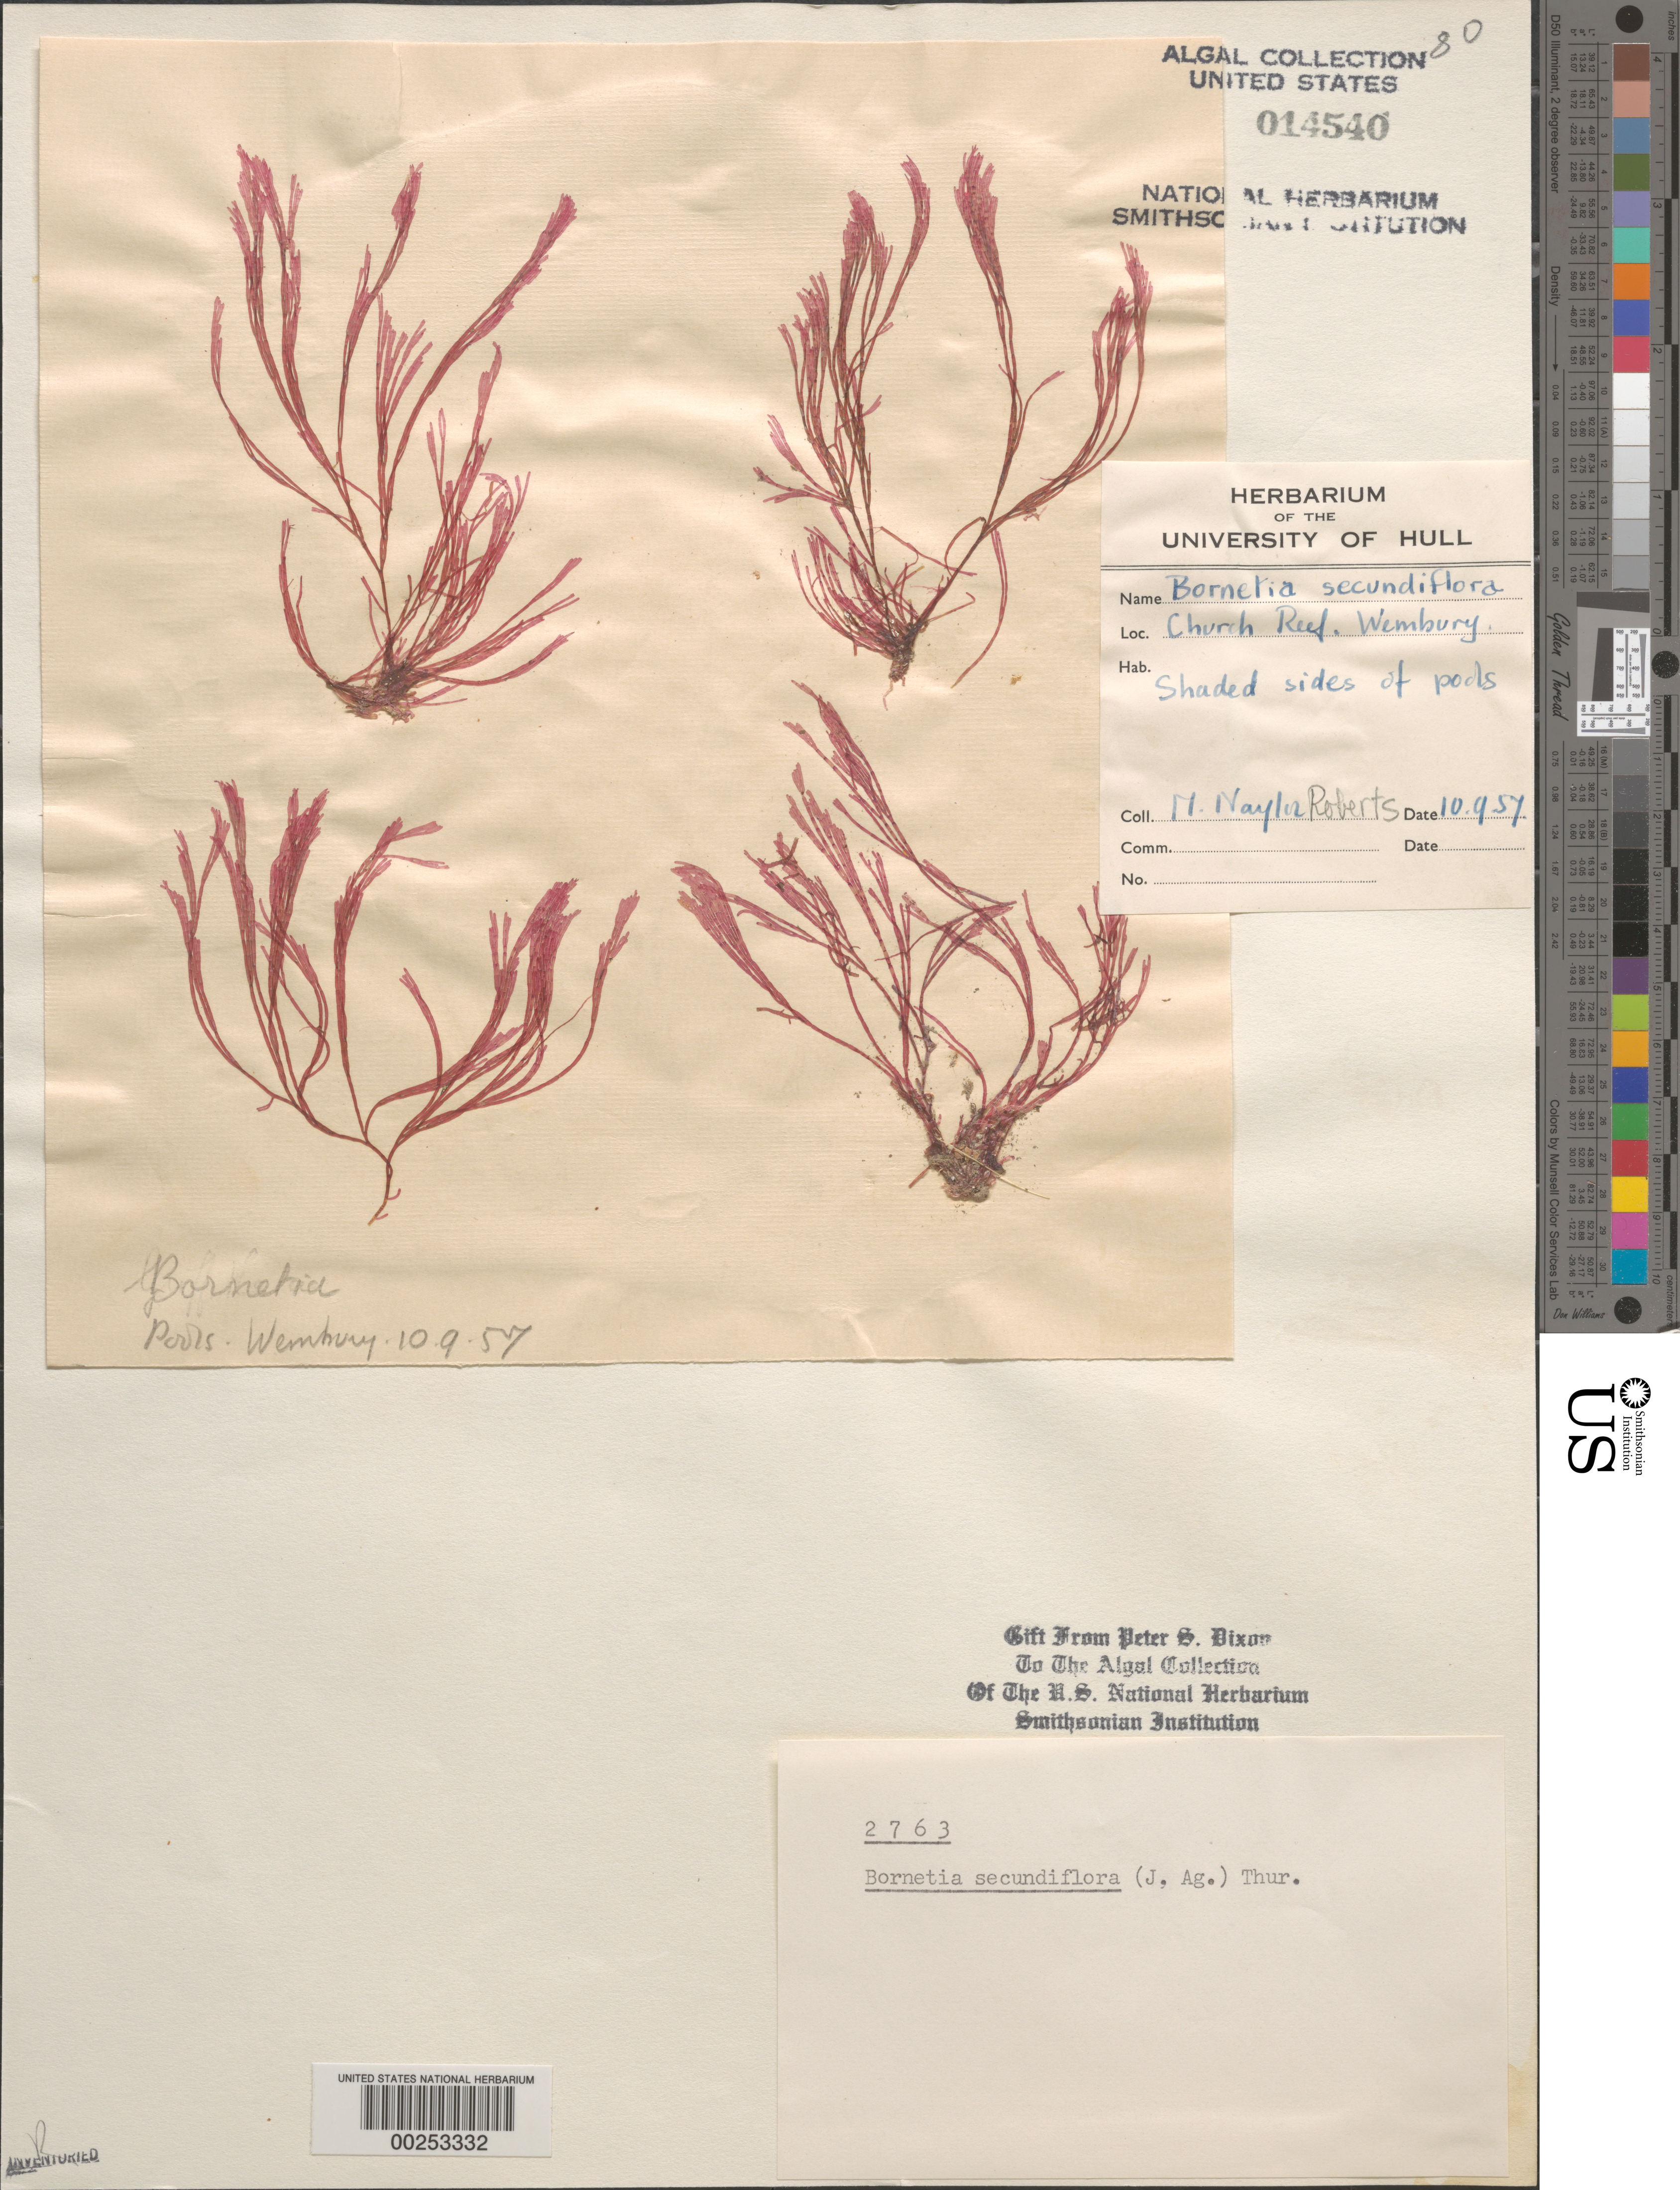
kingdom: Plantae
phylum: Rhodophyta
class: Florideophyceae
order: Ceramiales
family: Ceramiaceae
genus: Bornetia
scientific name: Bornetia secundiflora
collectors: M. Roberts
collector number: PSD 2763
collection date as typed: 10 Sep 1957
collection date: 1957-09-10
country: United Kingdom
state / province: England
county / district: Devon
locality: Church Reef, Wembury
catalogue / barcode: US 14540